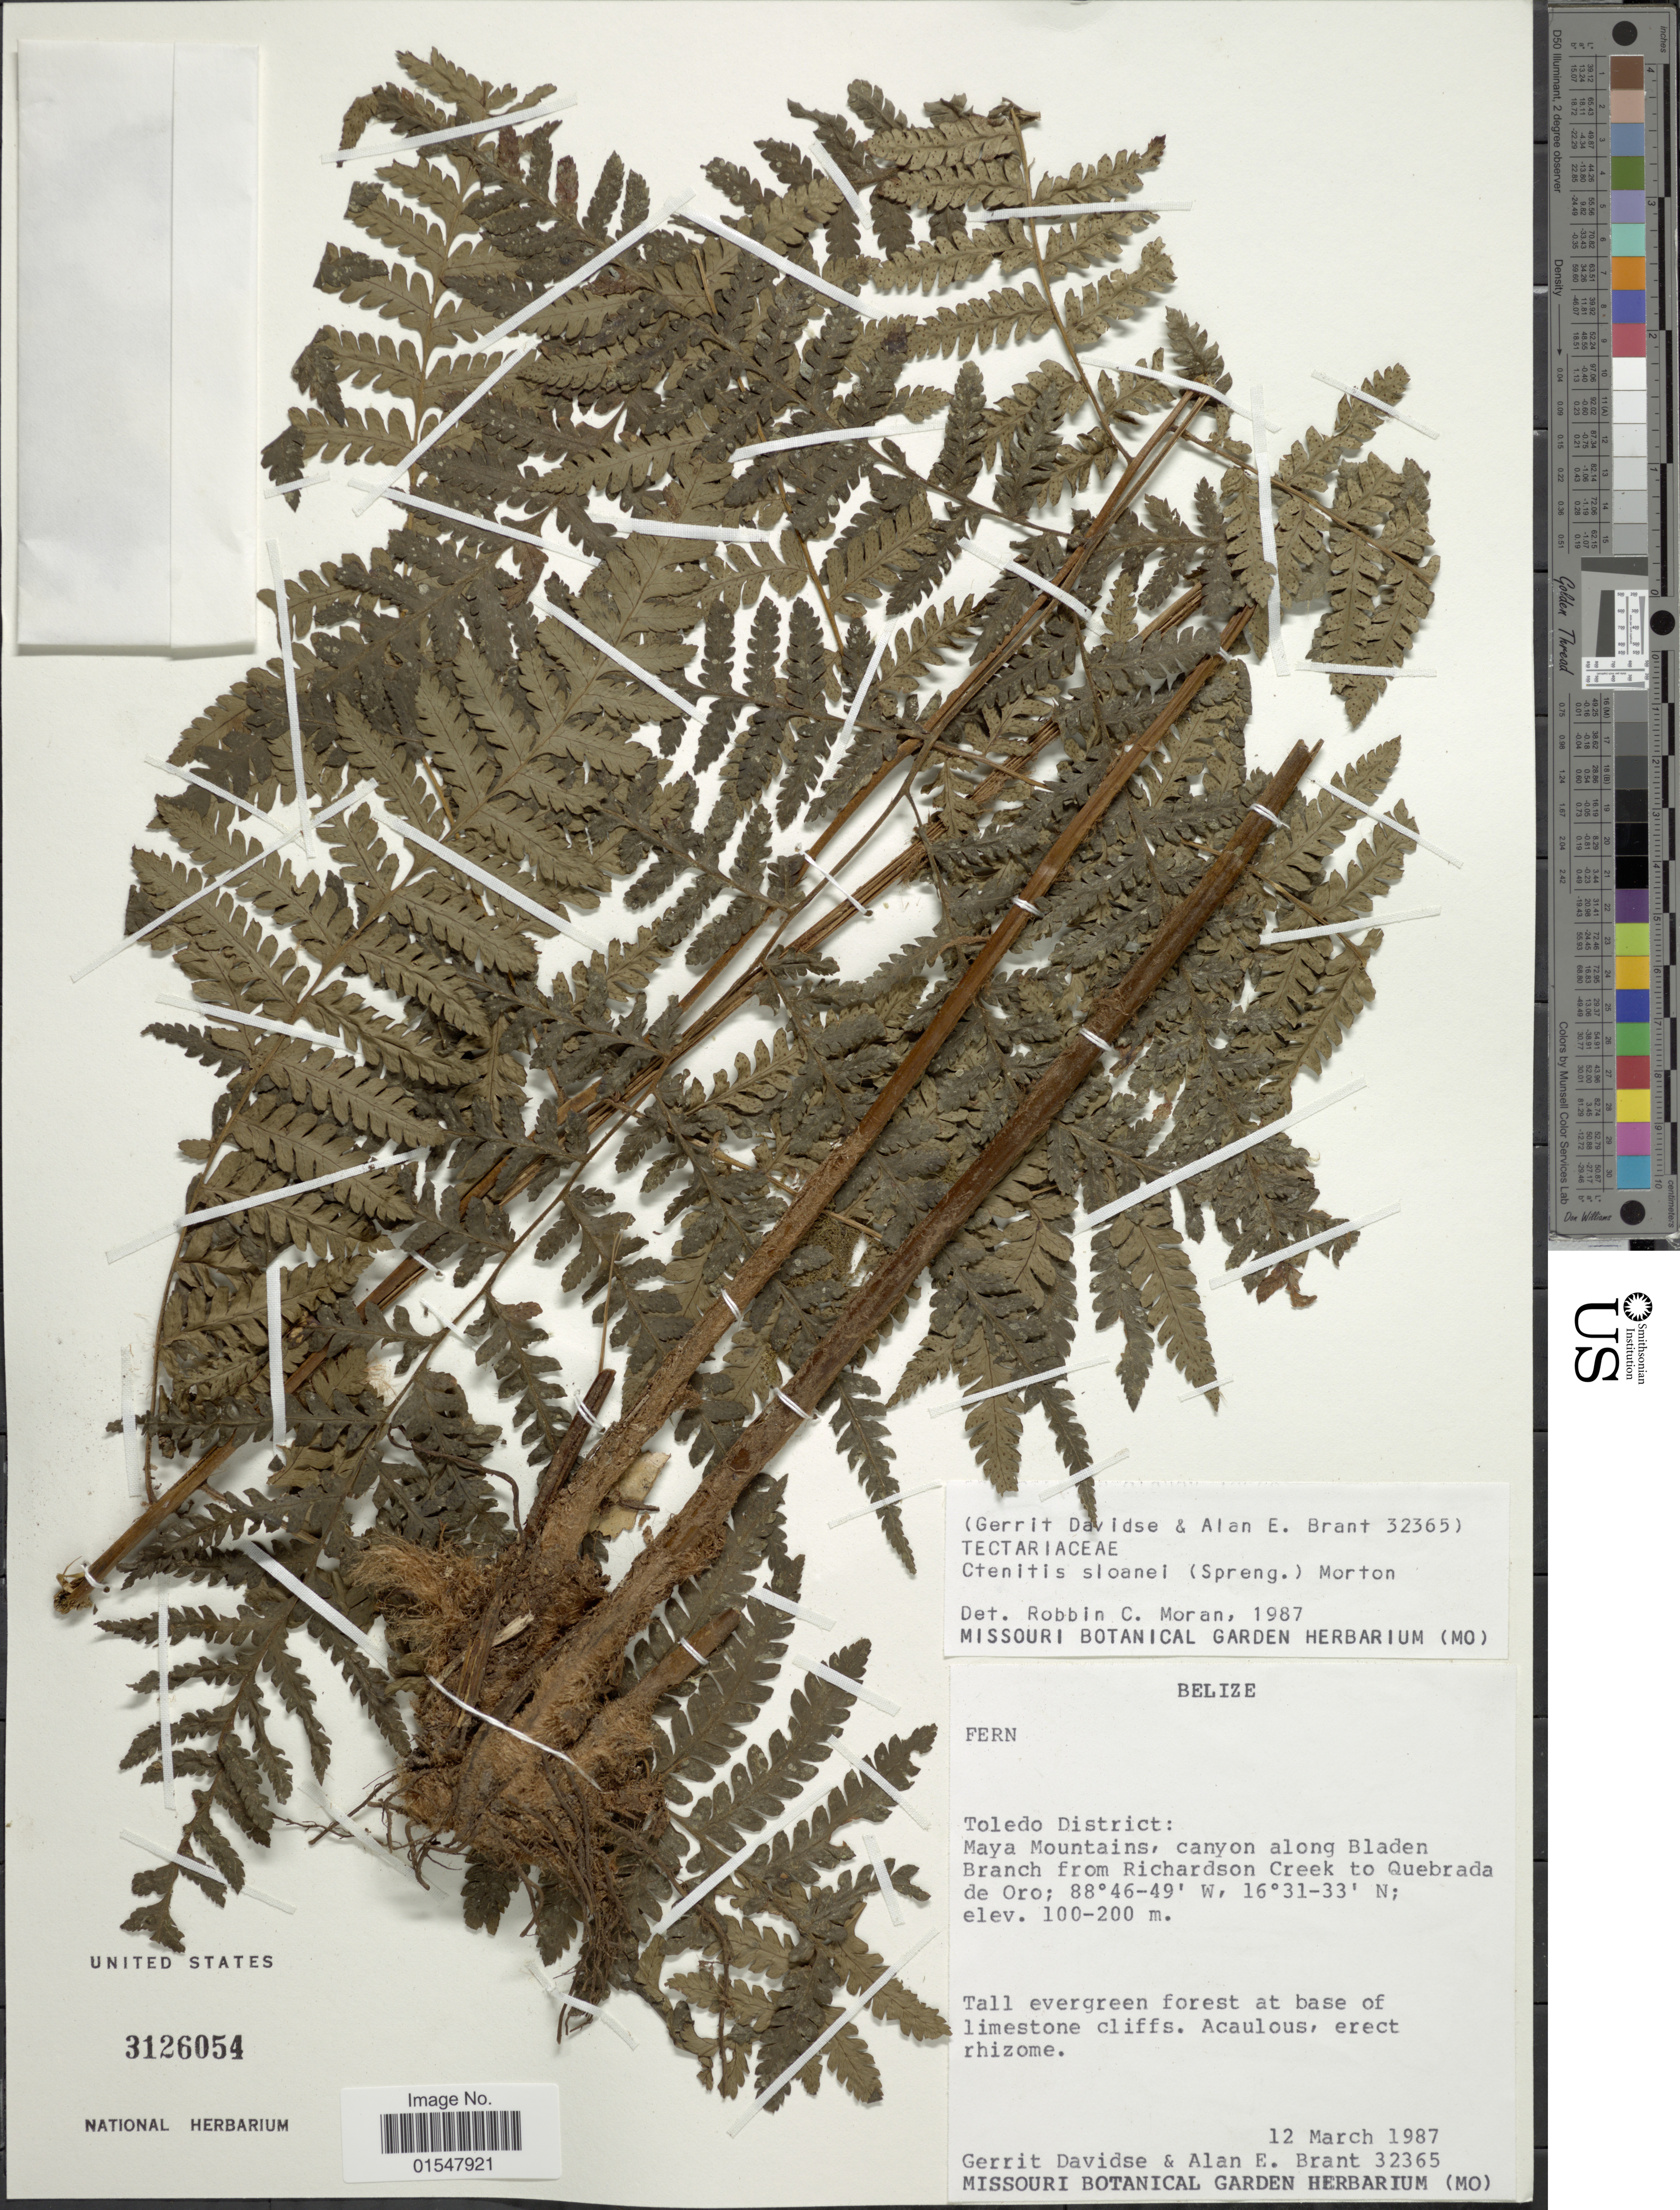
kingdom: Plantae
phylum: Tracheophyta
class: Polypodiopsida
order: Polypodiales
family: Dryopteridaceae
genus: Ctenitis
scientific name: Ctenitis sloanei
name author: (Poepp. ex Spreng.) C.V. Morton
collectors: G. Davidse & A. Brant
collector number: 32365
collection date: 1987-03-12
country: Belize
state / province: Toledo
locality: Toledo District, Maya Mountains, Canyon along Bladen Branch from Richardson Creek to Quebrada de Oro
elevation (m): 100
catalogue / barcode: US 3126054